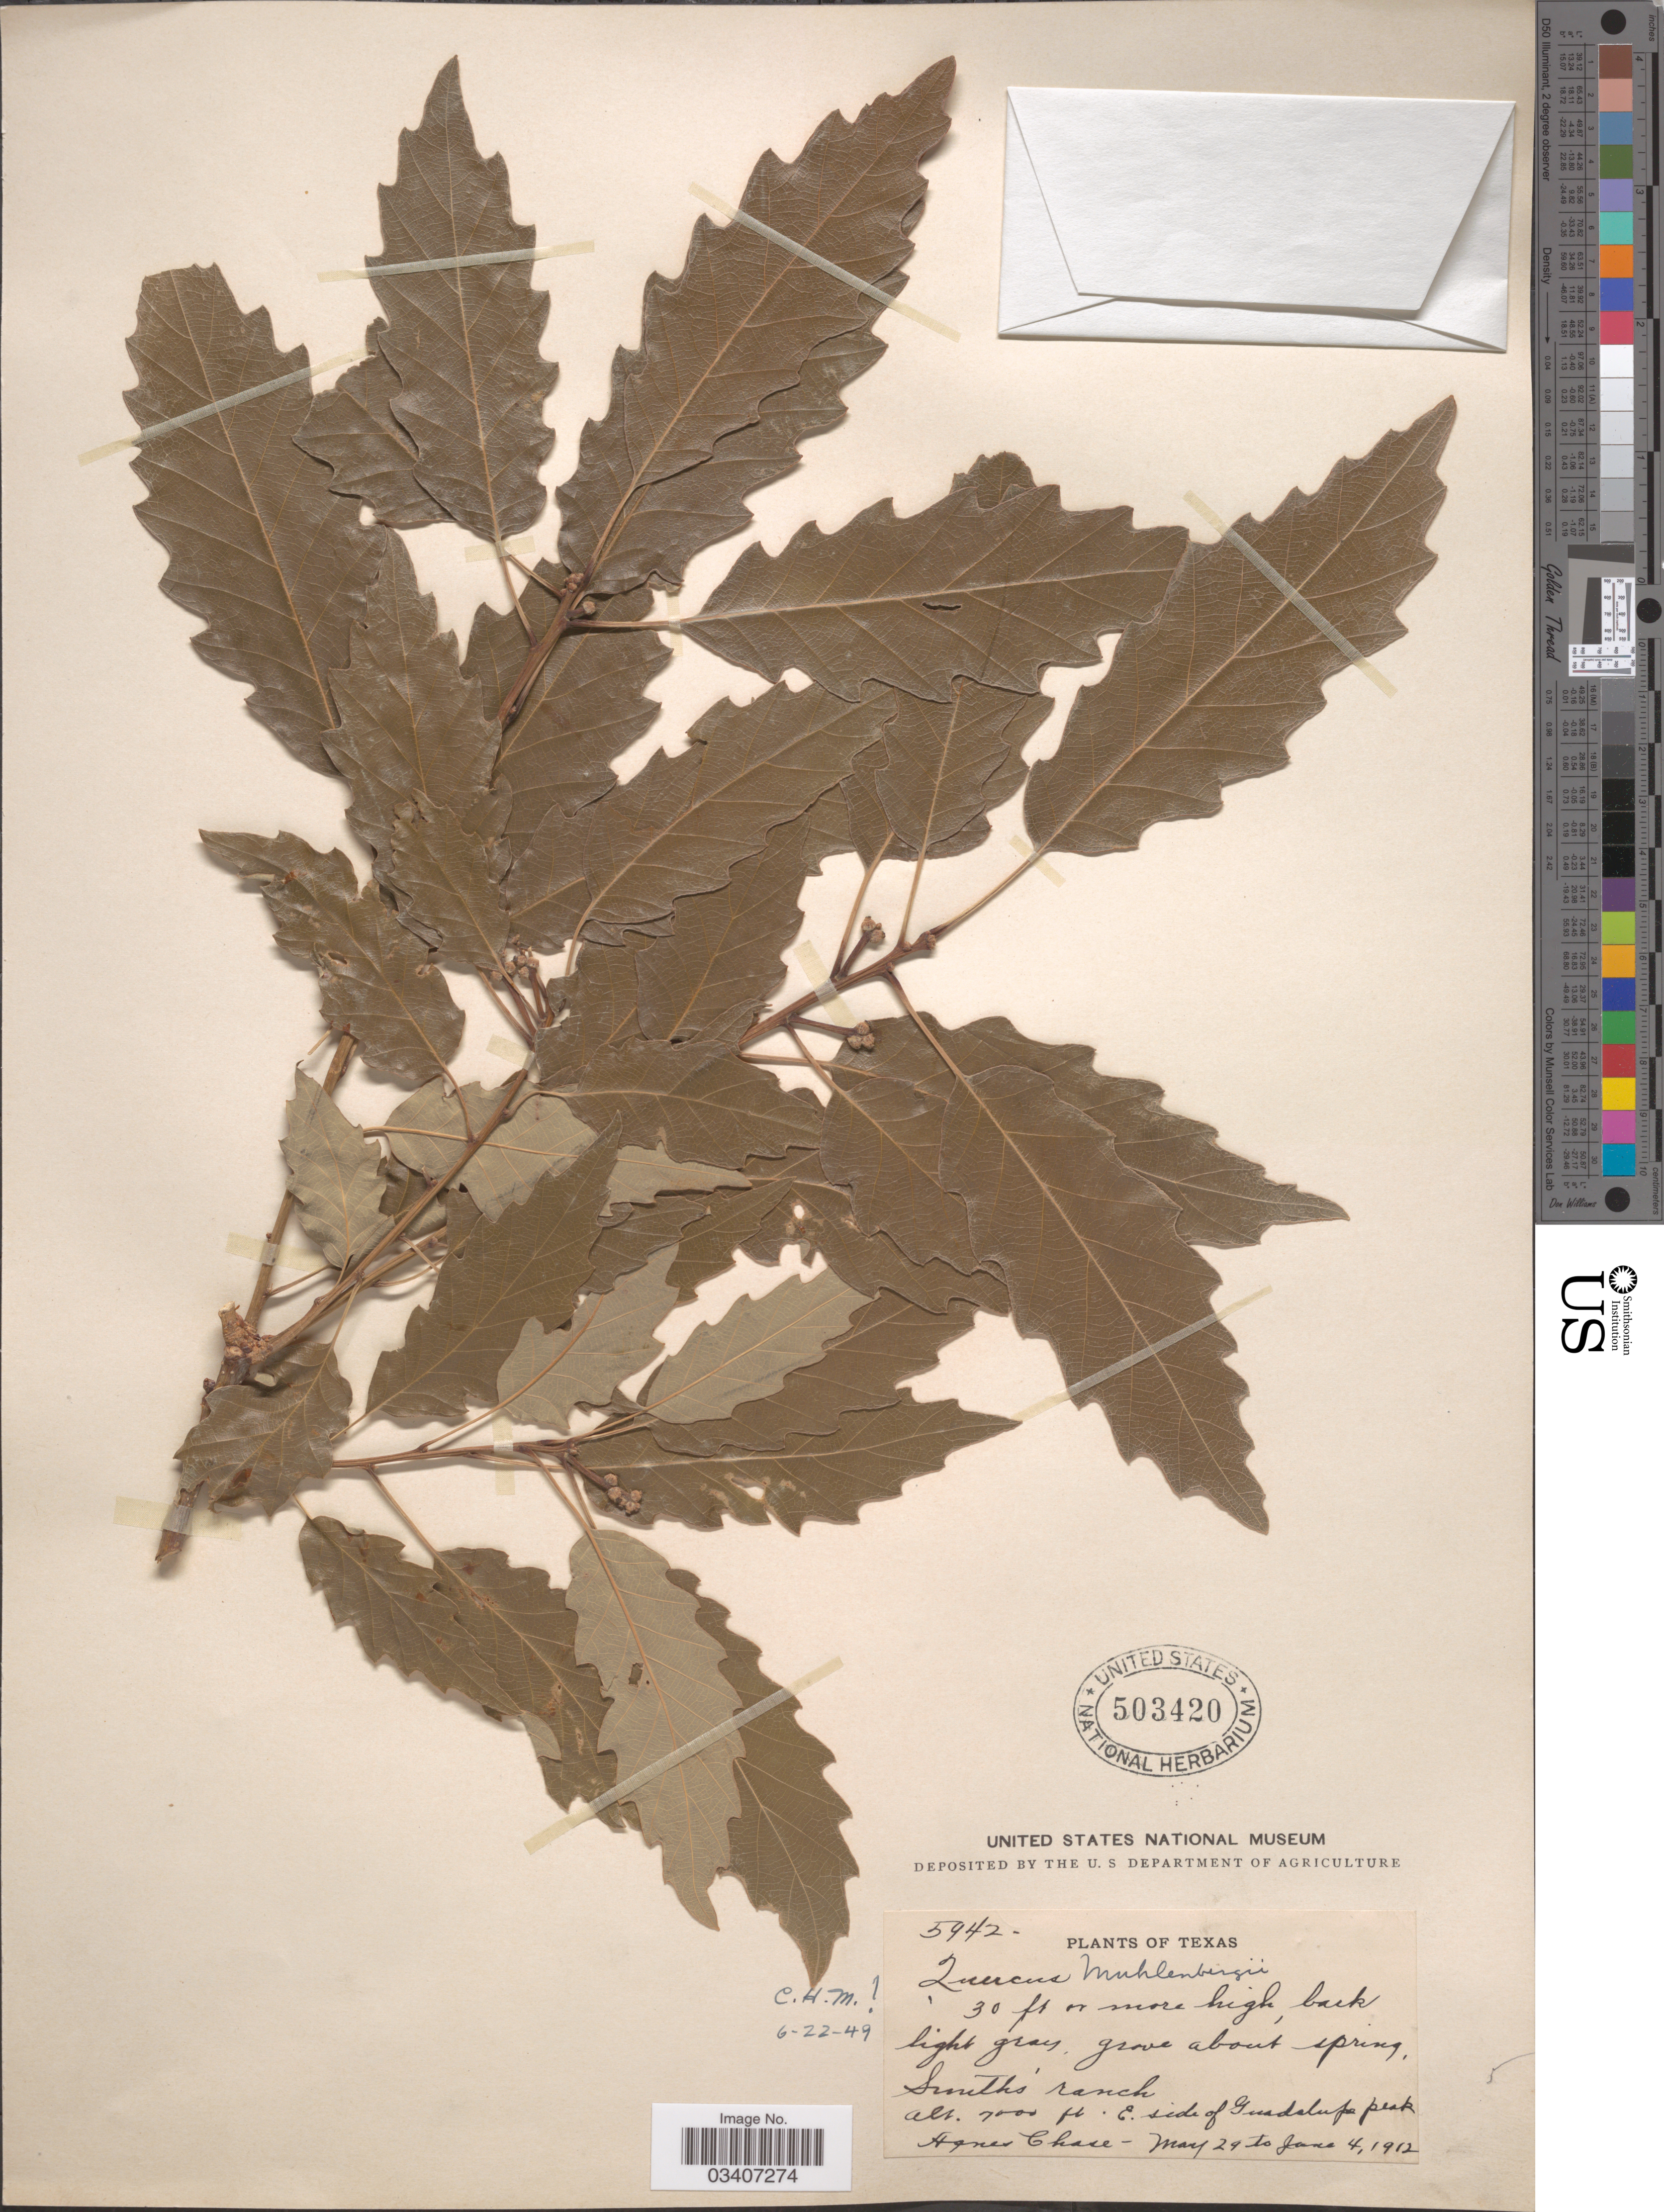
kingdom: Plantae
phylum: Tracheophyta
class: Magnoliopsida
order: Fagales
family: Fagaceae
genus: Quercus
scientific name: Quercus muehlenbergii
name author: Engelm.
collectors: A. Chase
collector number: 5942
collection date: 1912-05-29/1912-06-04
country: United States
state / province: Texas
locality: Smith's ranch. E. side of Guadalupe Peak.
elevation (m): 2134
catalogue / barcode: US 503420